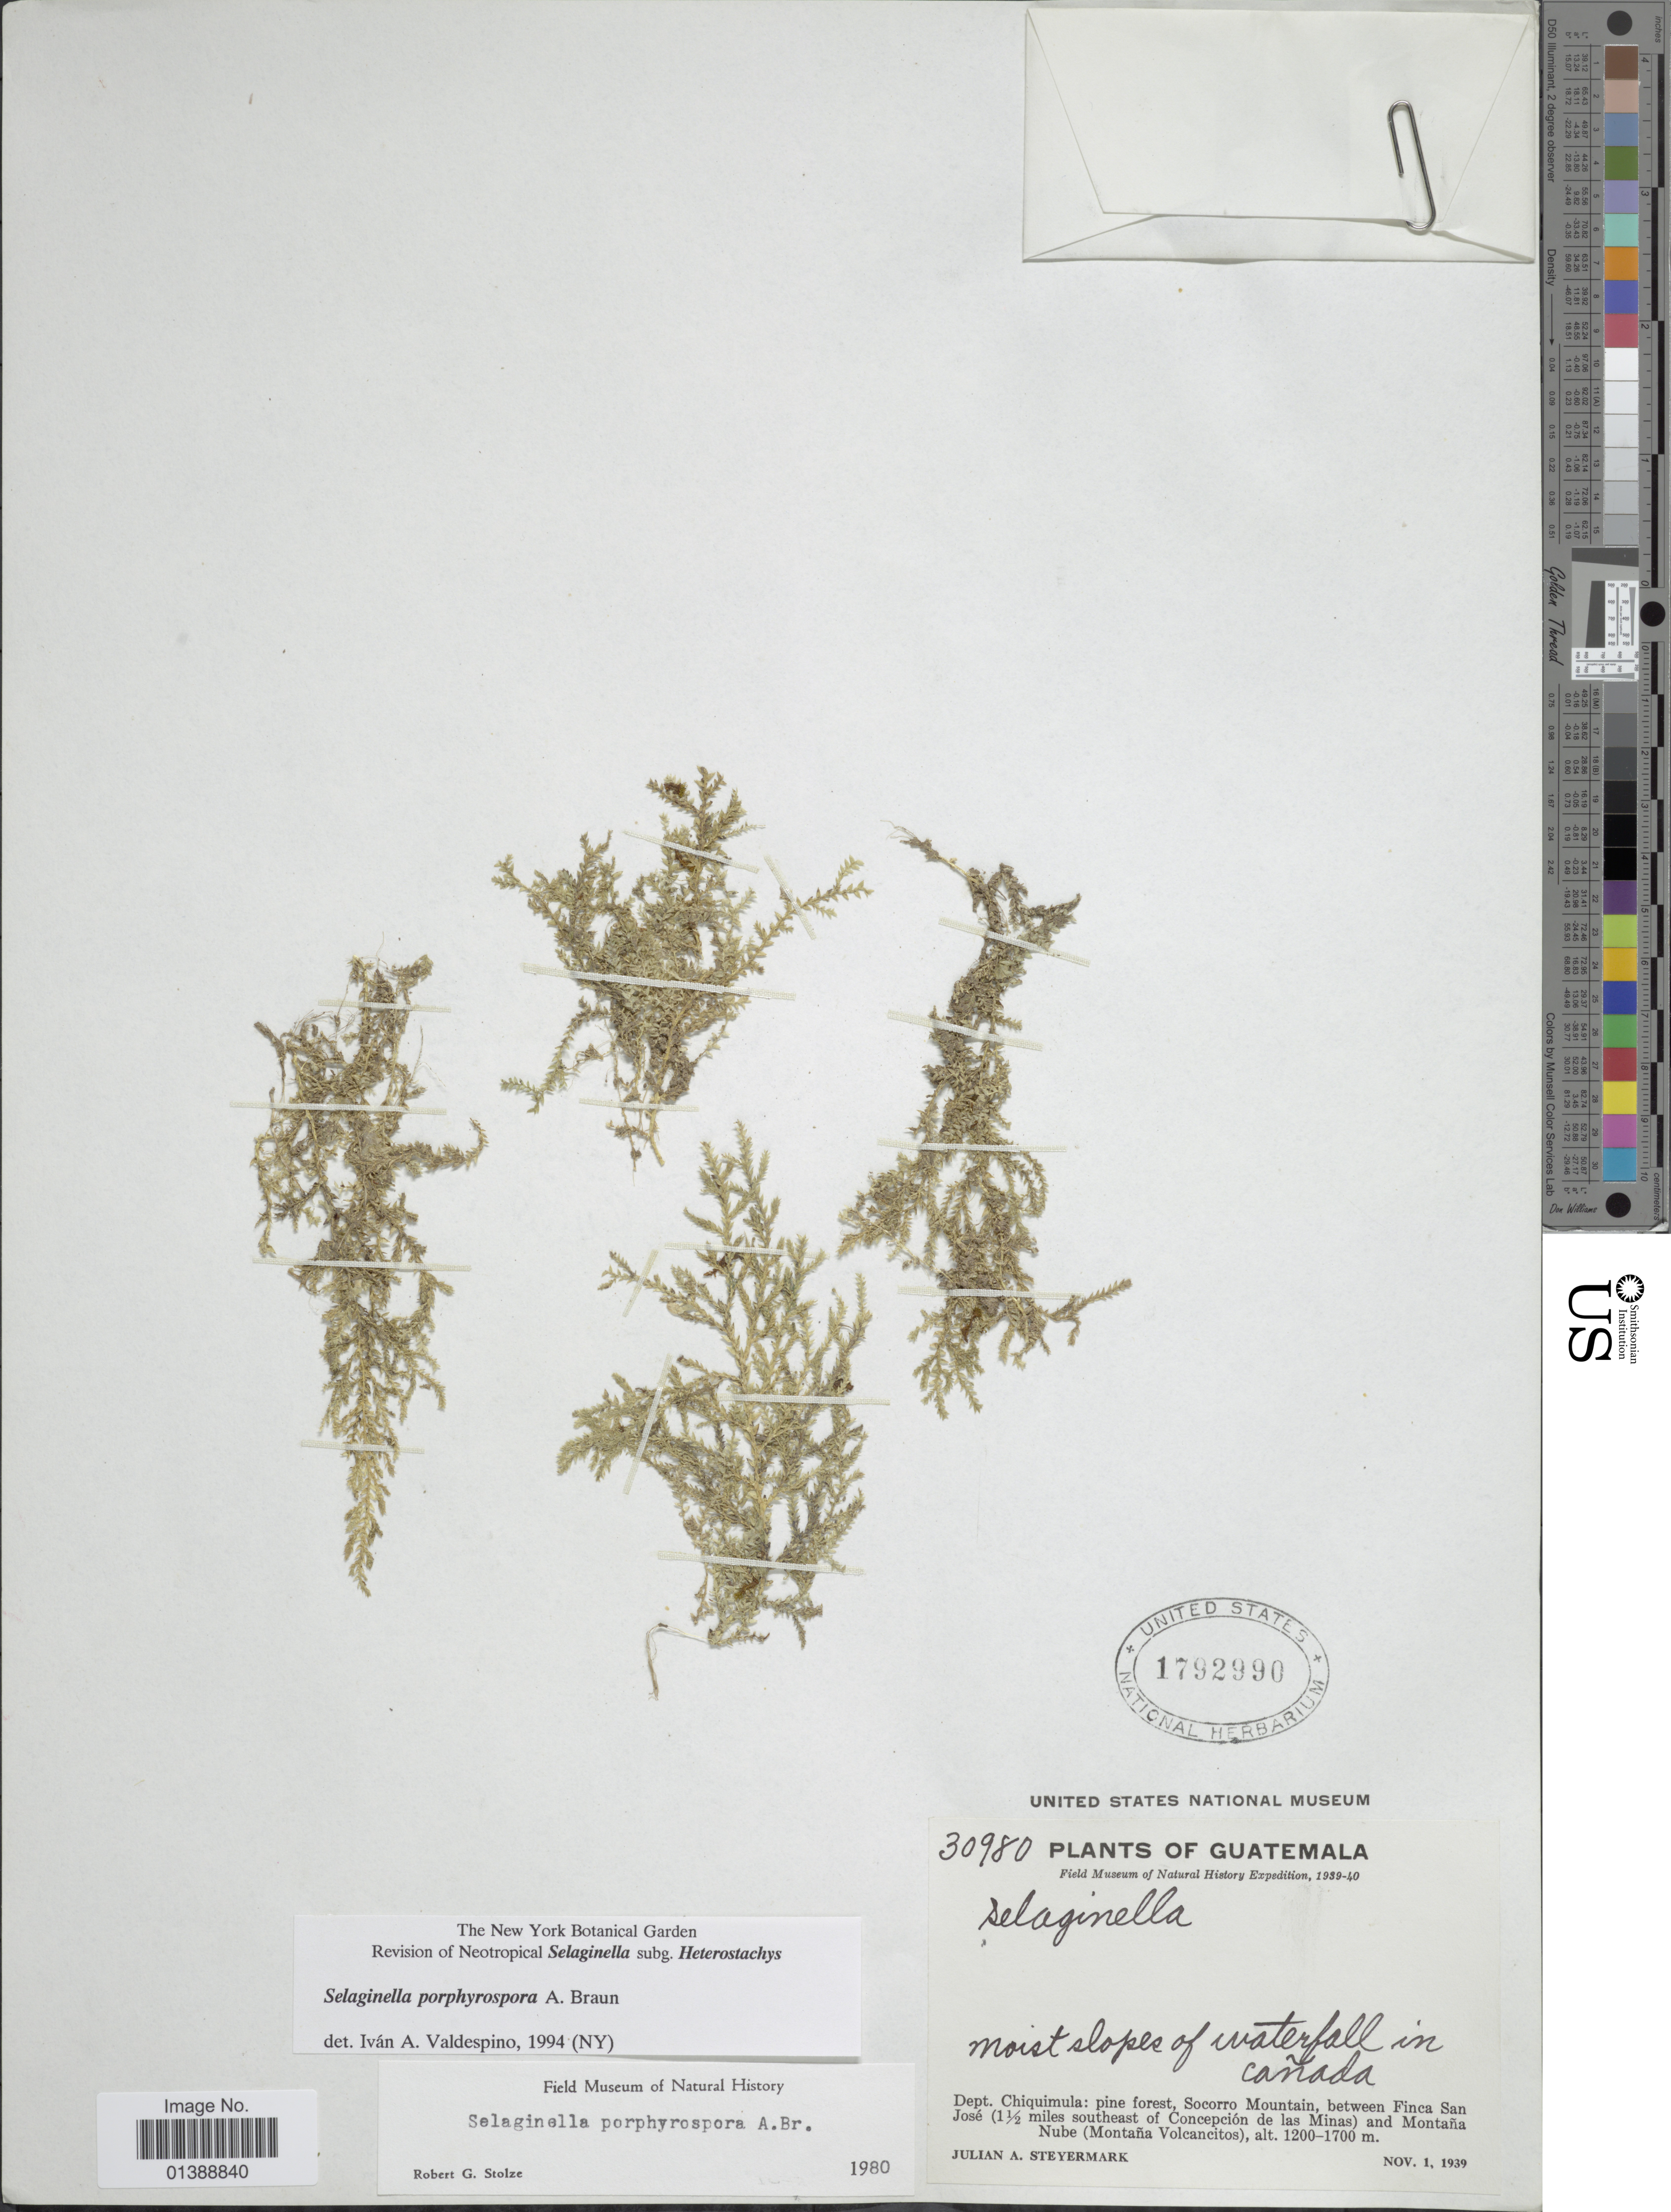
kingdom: Plantae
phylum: Tracheophyta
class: Lycopodiopsida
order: Selaginellales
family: Selaginellaceae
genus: Selaginella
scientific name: Selaginella porphyrospora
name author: A. Braun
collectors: J. Steyermark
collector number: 30980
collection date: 1939-11-01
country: Guatemala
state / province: Chiquimula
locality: Socorro Mountain, between Finca San José (1½ miles southeast of Concepción de las Minas) and Montaña Nube (Montaña Volcanitos)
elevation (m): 1200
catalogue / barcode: US 1792990